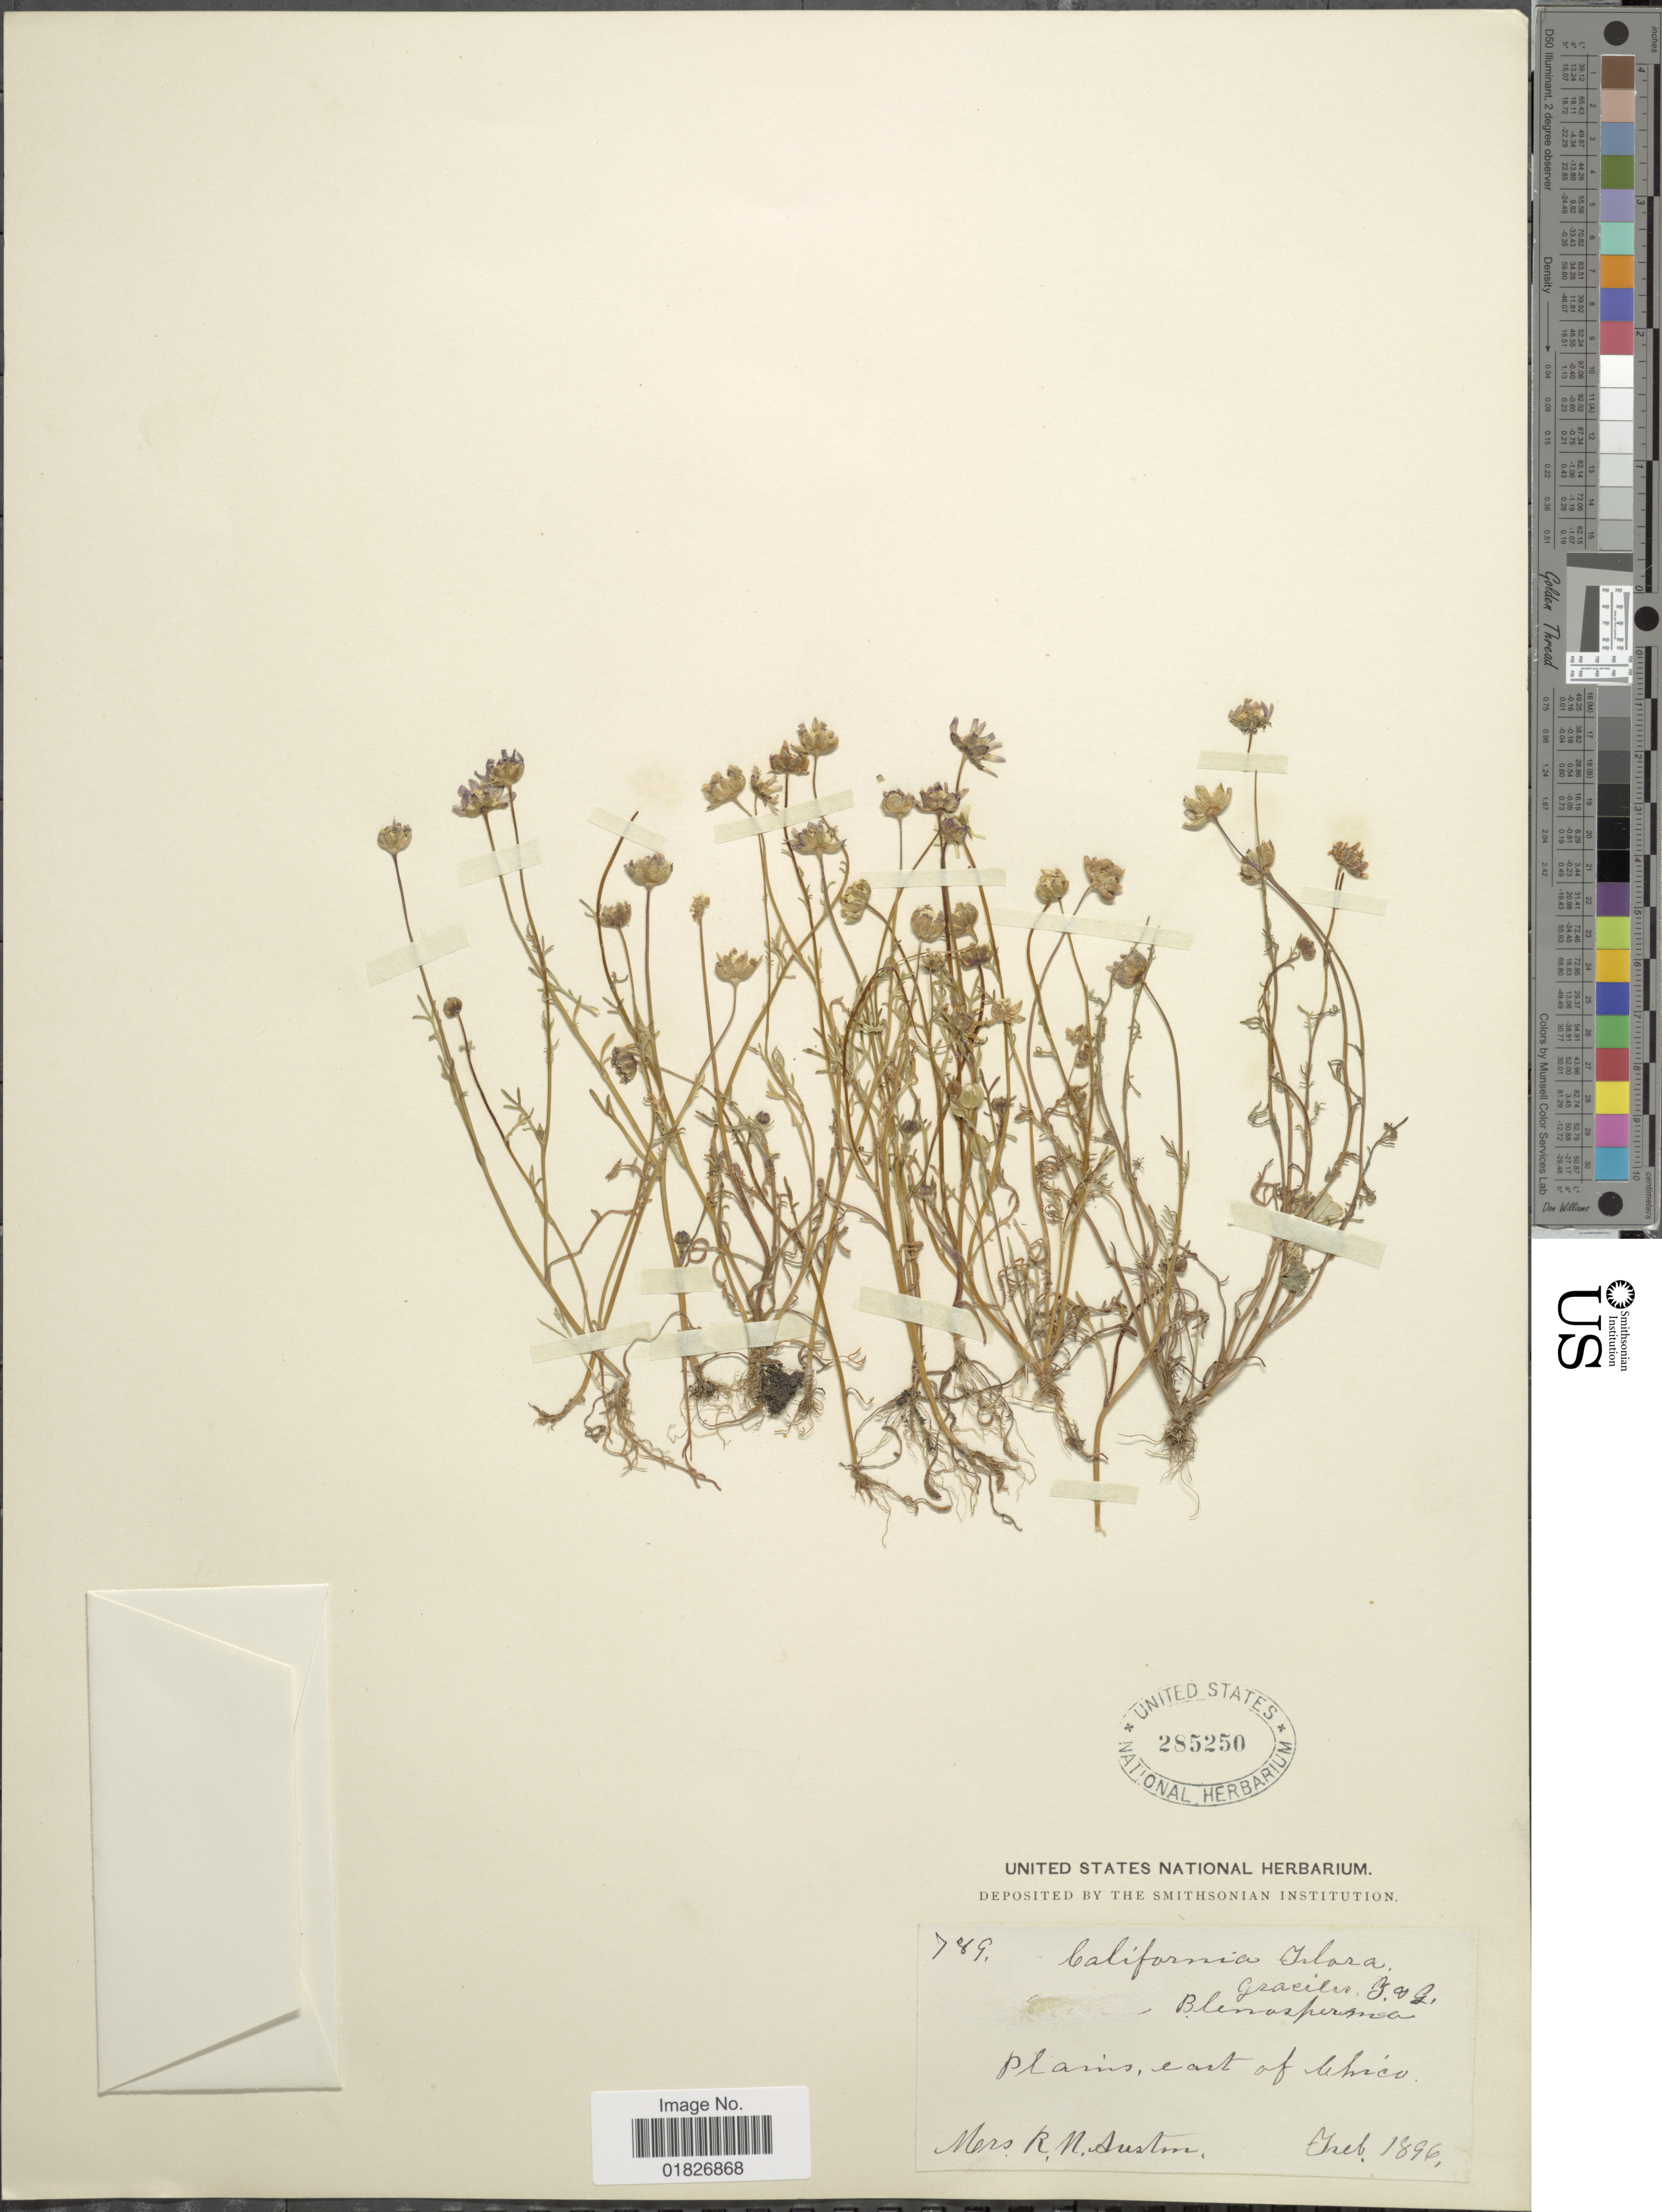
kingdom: Plantae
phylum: Tracheophyta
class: Magnoliopsida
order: Asterales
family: Asteraceae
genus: Blennosperma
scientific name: Blennosperma nanum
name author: (Hook.) S.F. Blake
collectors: R. Austin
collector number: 789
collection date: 1896-02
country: United States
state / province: California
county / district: Butte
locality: Plains east of Chico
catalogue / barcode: US 285250